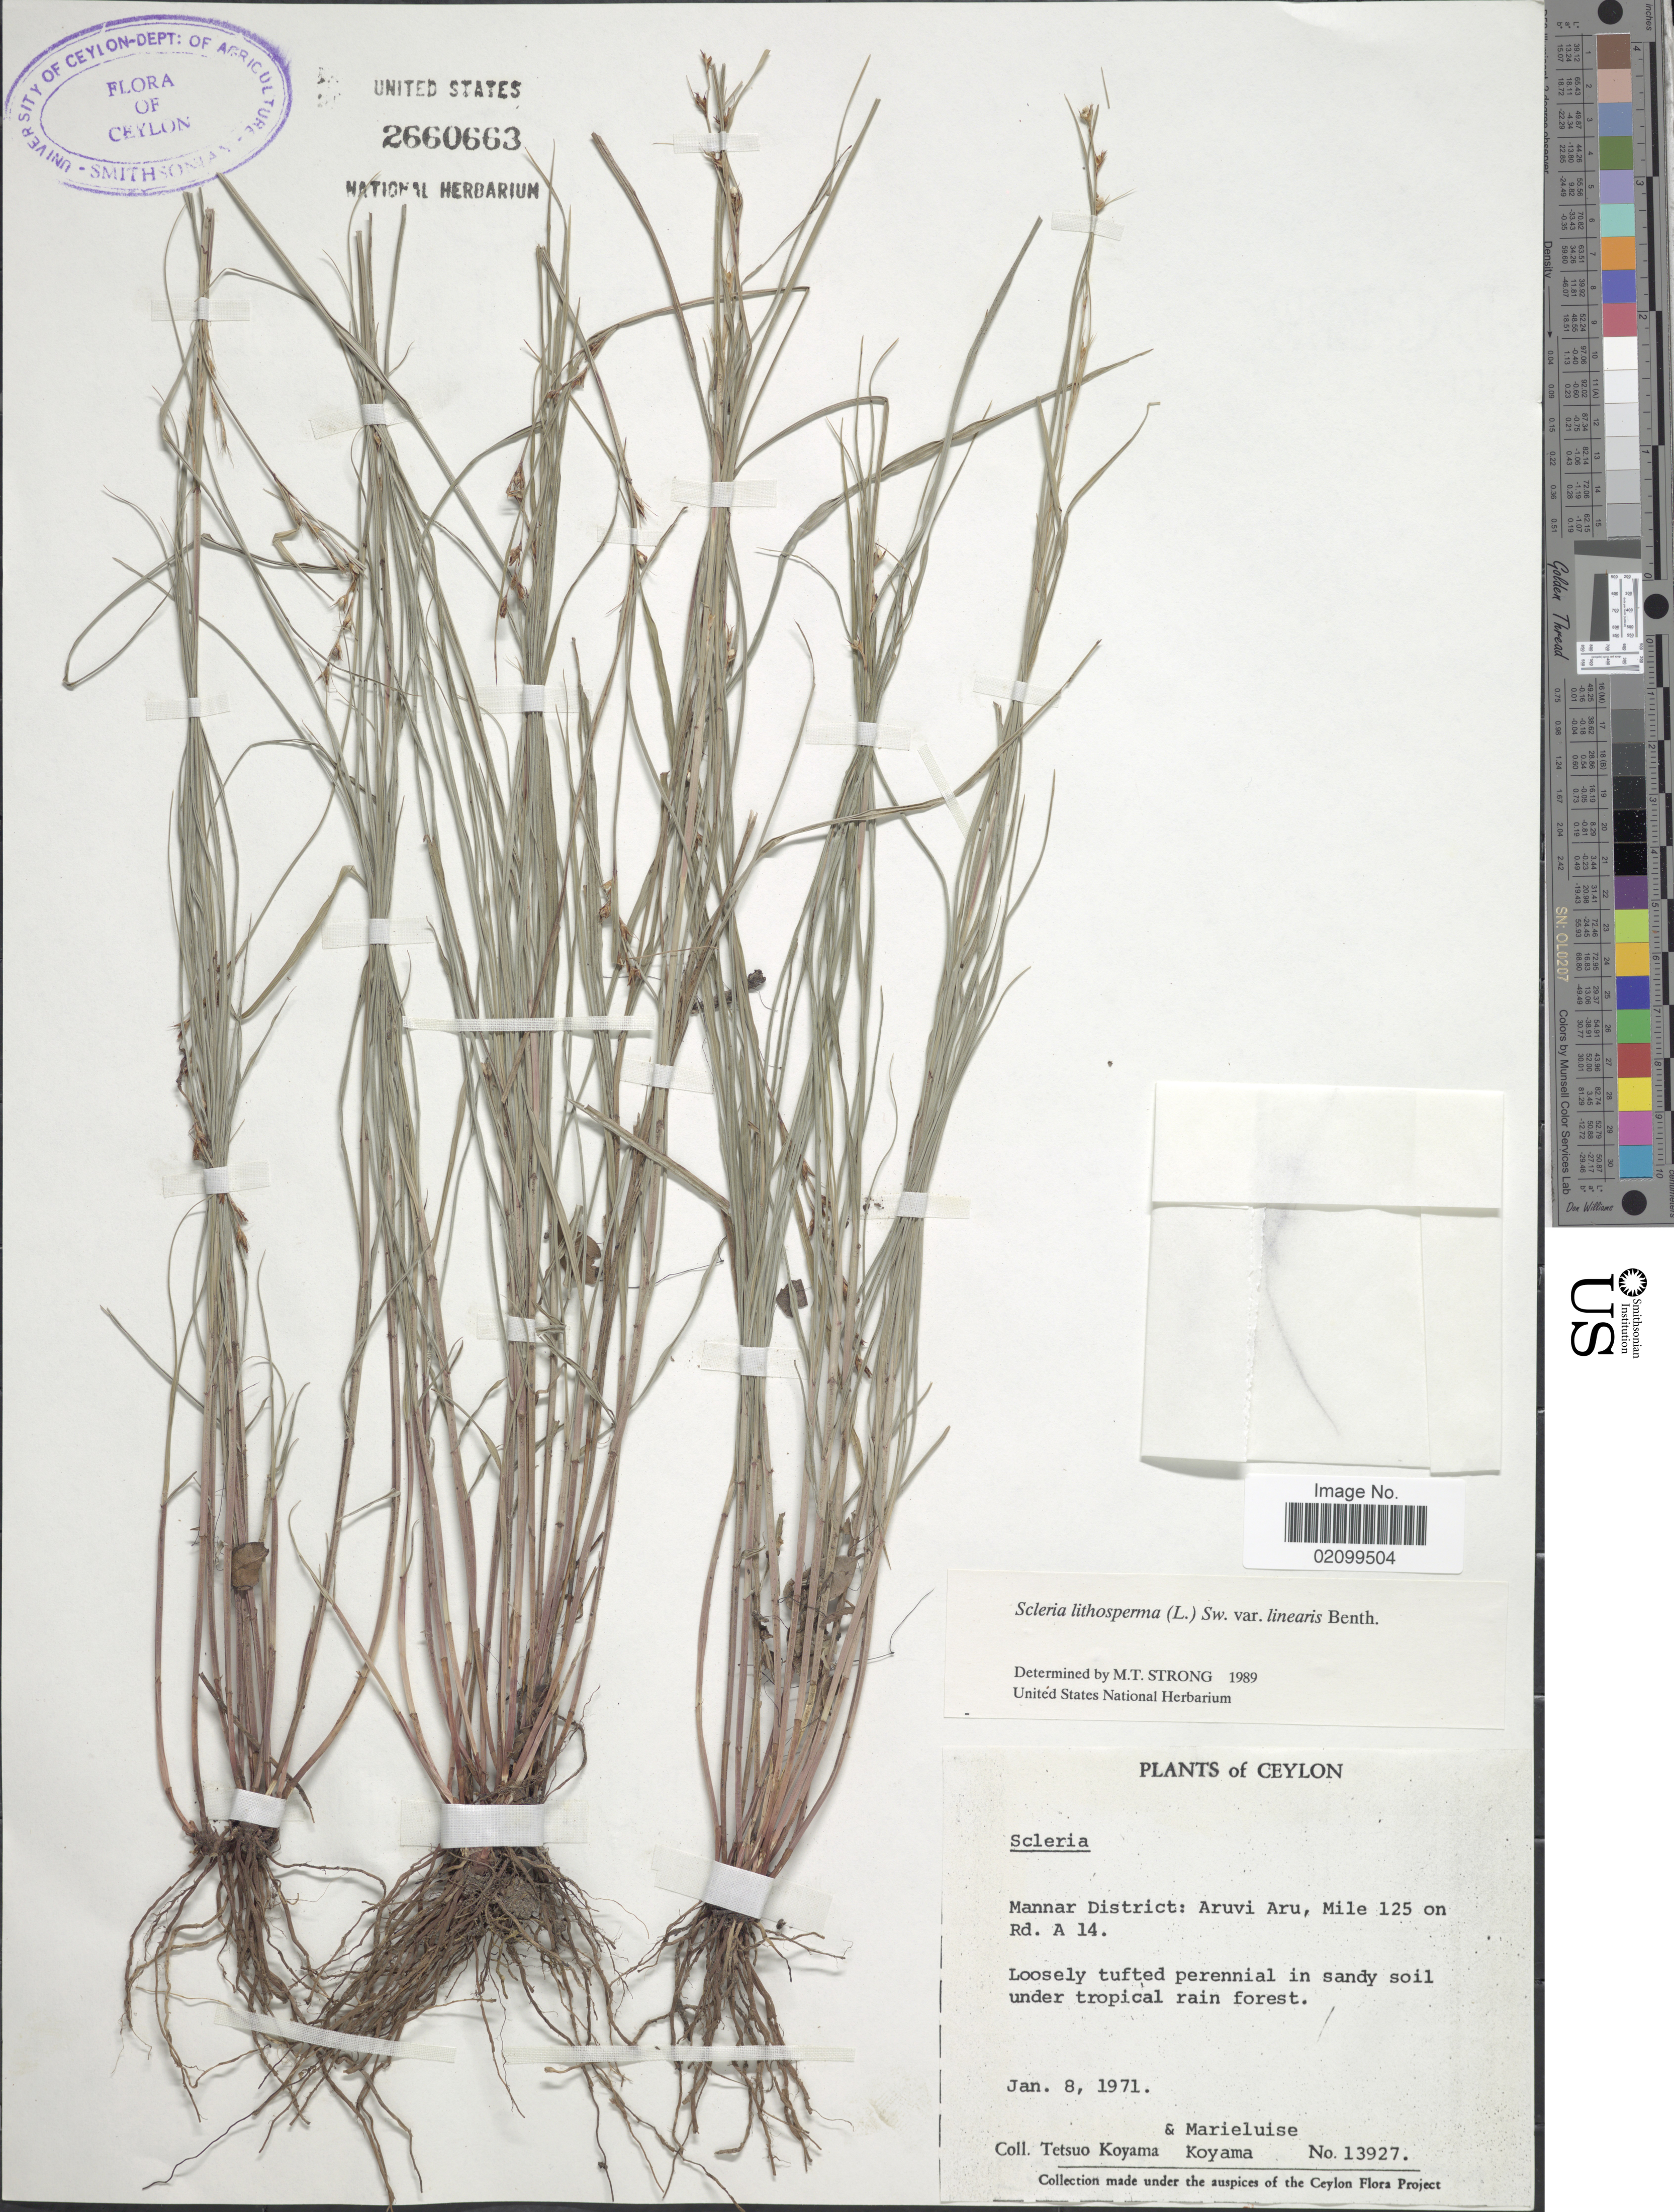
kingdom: Plantae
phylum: Tracheophyta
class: Liliopsida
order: Poales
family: Cyperaceae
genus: Scleria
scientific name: Scleria lithosperma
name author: (L.) Sw.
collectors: T. Koyama & M. Koyama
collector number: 13927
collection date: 1971-01-08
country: Sri Lanka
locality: Ceylon. Mannar District: Aruvi Aru, Mile 125 on Rd. A 14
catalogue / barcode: US 2660663